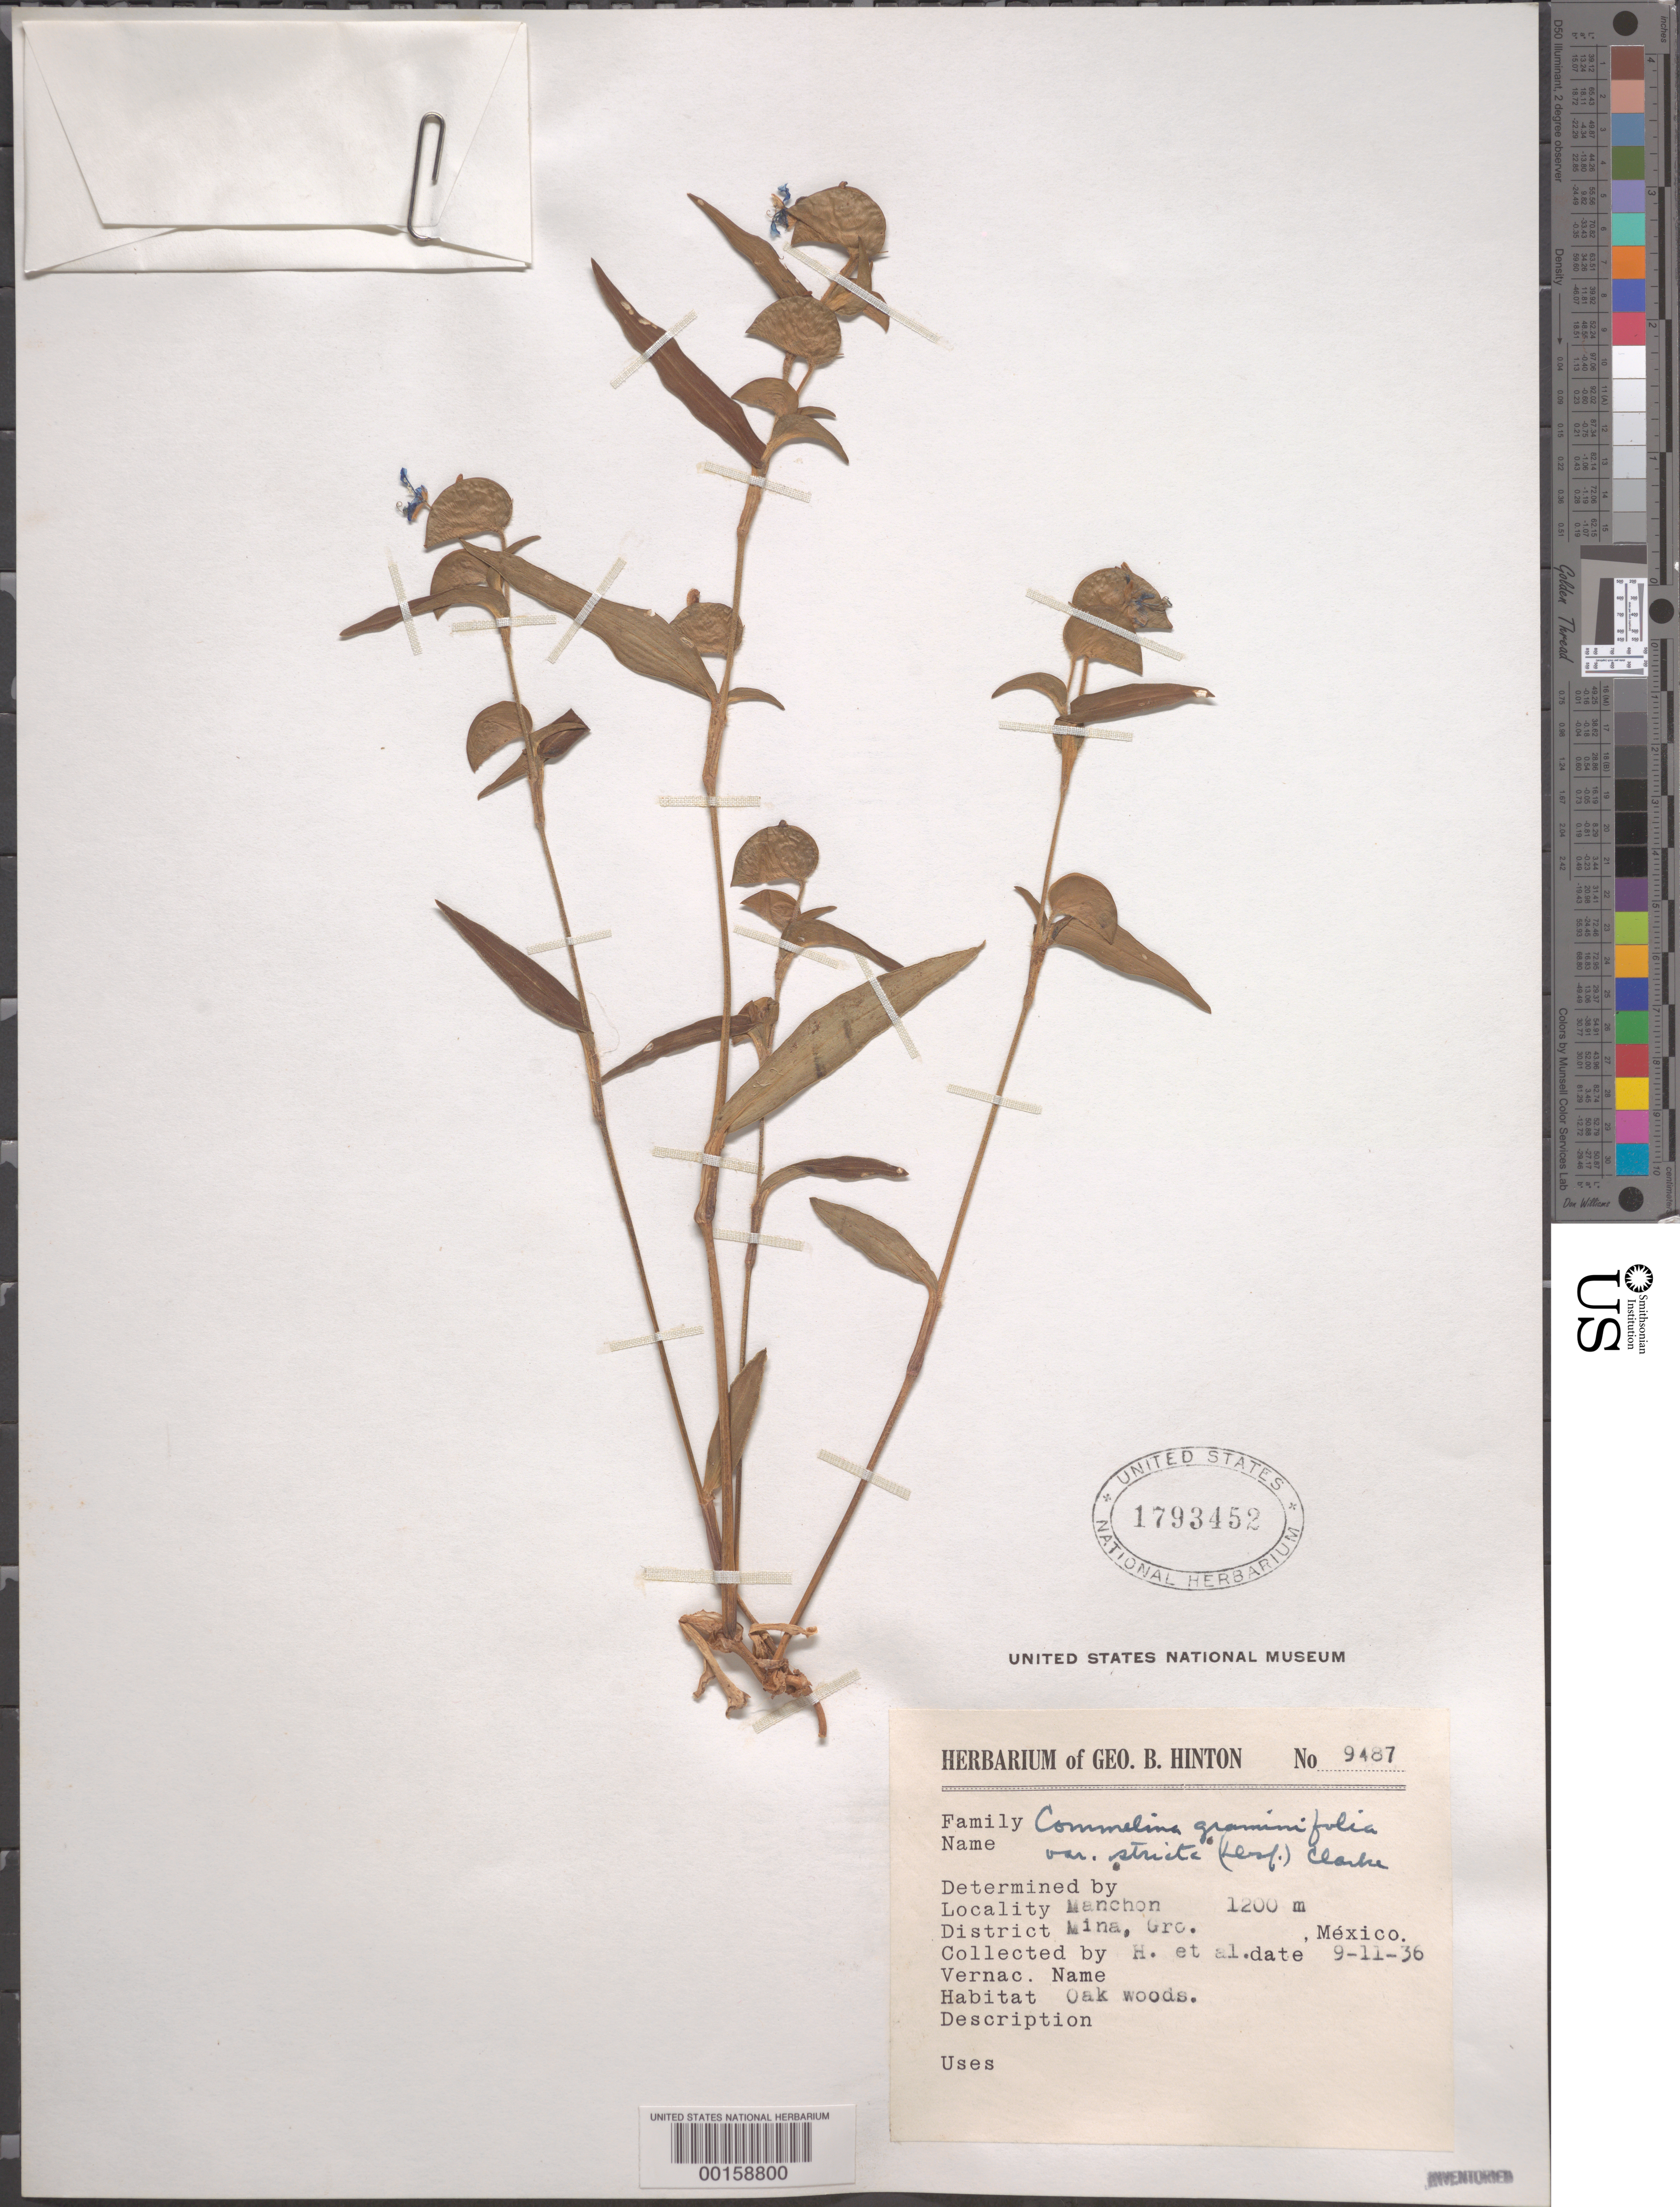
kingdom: Plantae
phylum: Tracheophyta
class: Liliopsida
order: Commelinales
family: Commelinaceae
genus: Commelina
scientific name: Commelina graminifolia var. stricta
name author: (Desf.) C.B. Clarke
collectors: G. B. Hinton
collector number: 9487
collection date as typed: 11 Sep 1936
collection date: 1936-09-11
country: Mexico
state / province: Guerrero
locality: Mina mun. (?), Manchon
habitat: Oakwoods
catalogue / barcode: US 1793452